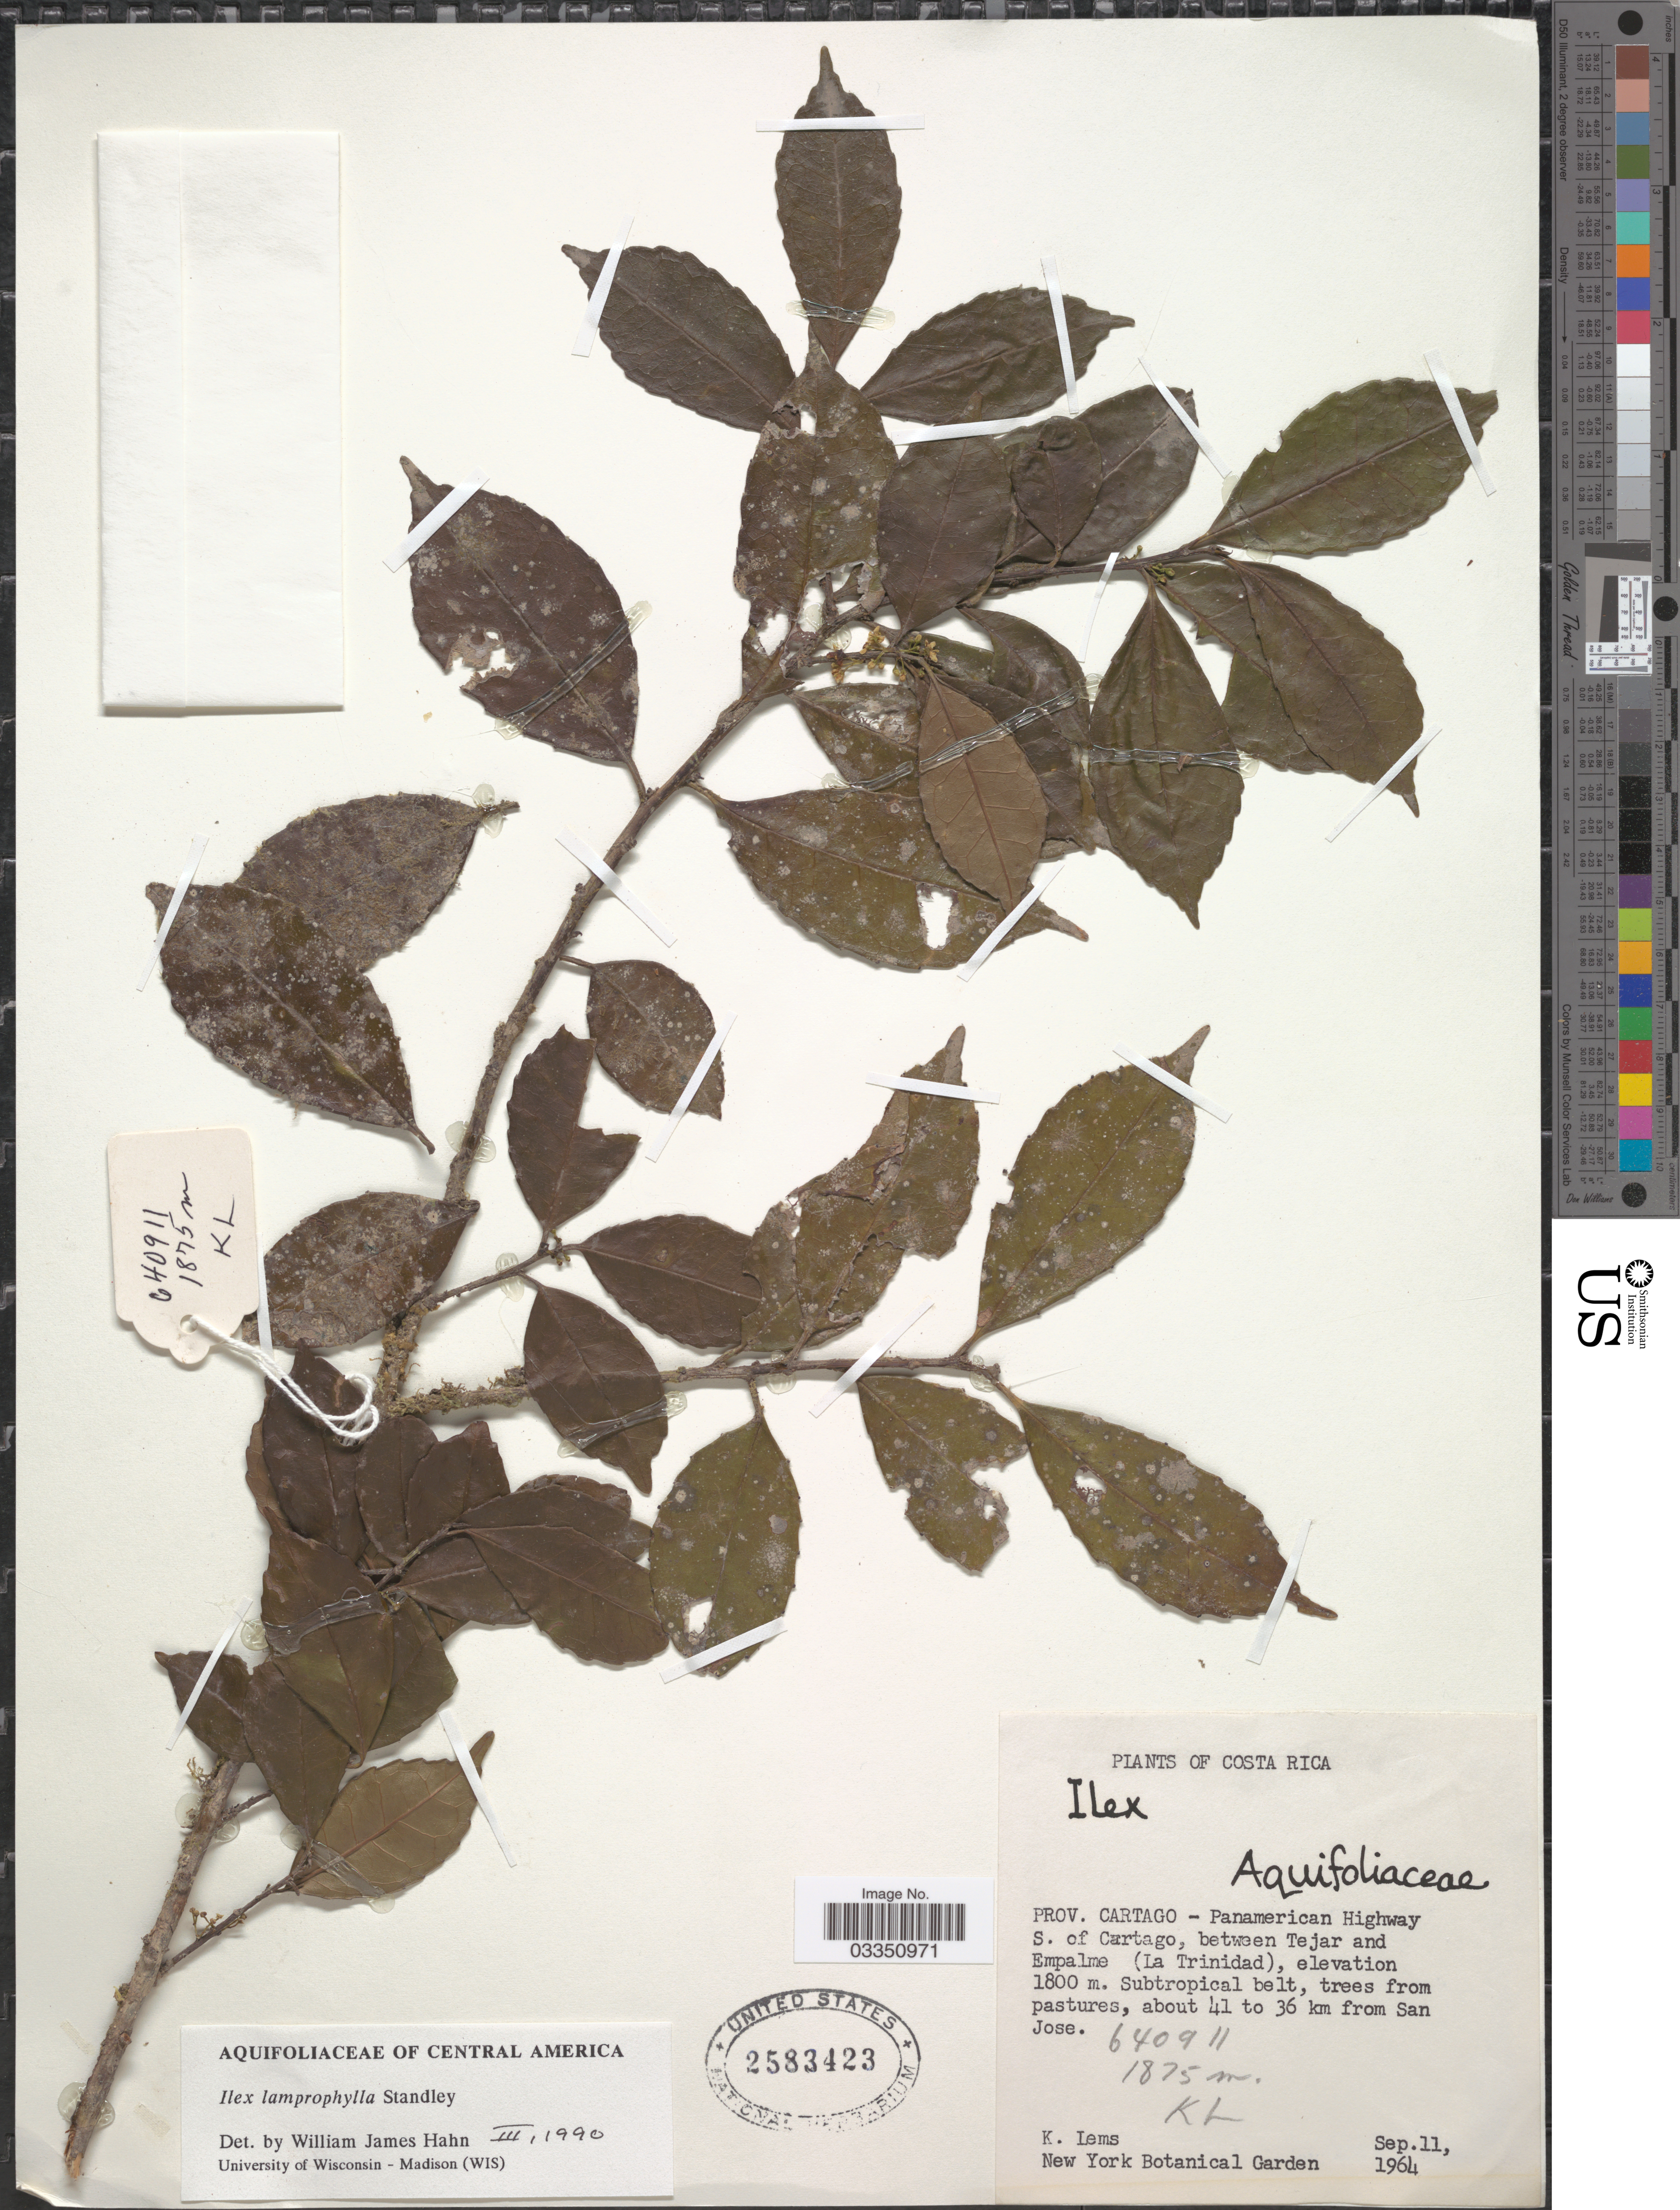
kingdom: Plantae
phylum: Tracheophyta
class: Magnoliopsida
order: Aquifoliales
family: Aquifoliaceae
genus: Ilex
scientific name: Ilex lamprophylla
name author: Standl.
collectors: K. Lems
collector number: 640911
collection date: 1964-09-11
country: Costa Rica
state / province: Cartago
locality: Panamerican Highway S. of Cartago, between Tejar and Empalme (La Trinidad), about 41 to 36 km from San Jose.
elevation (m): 1875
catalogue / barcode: US 2583423